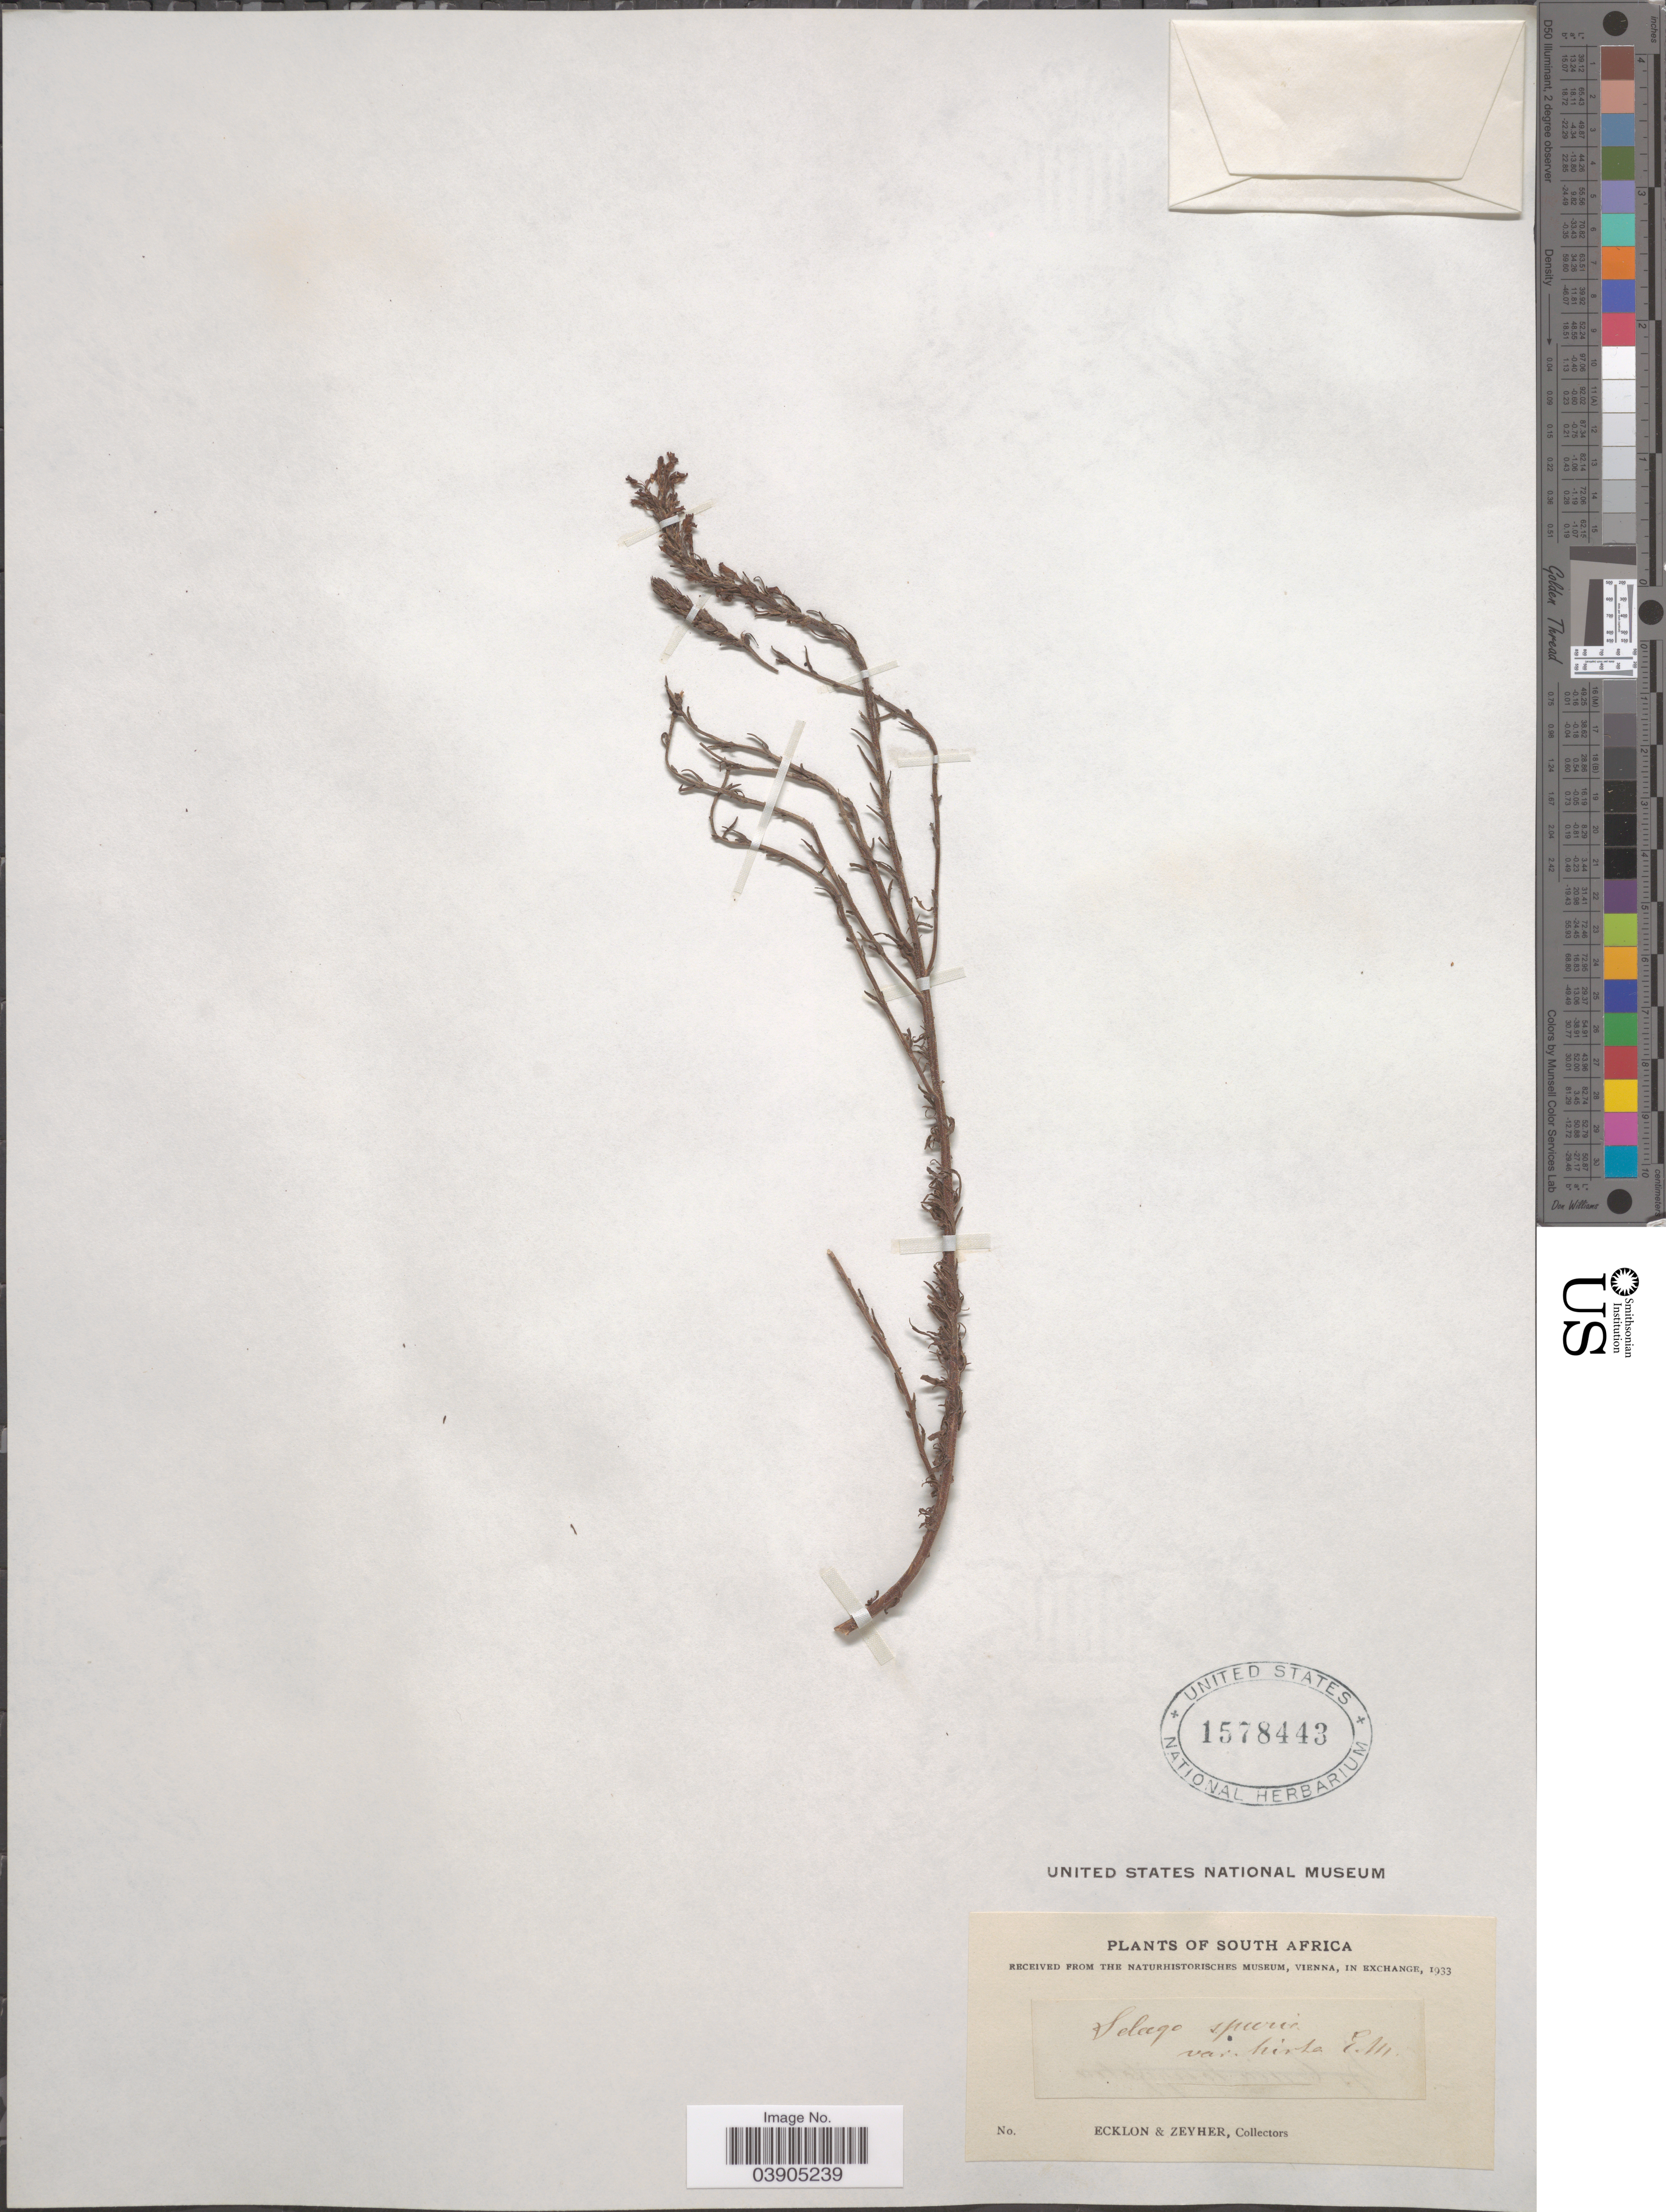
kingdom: Plantae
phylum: Tracheophyta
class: Magnoliopsida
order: Lamiales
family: Scrophulariaceae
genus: Selago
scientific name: Selago spuria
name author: L.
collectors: -. Ecklon & -. Zeyher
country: South Africa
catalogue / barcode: US 1578443